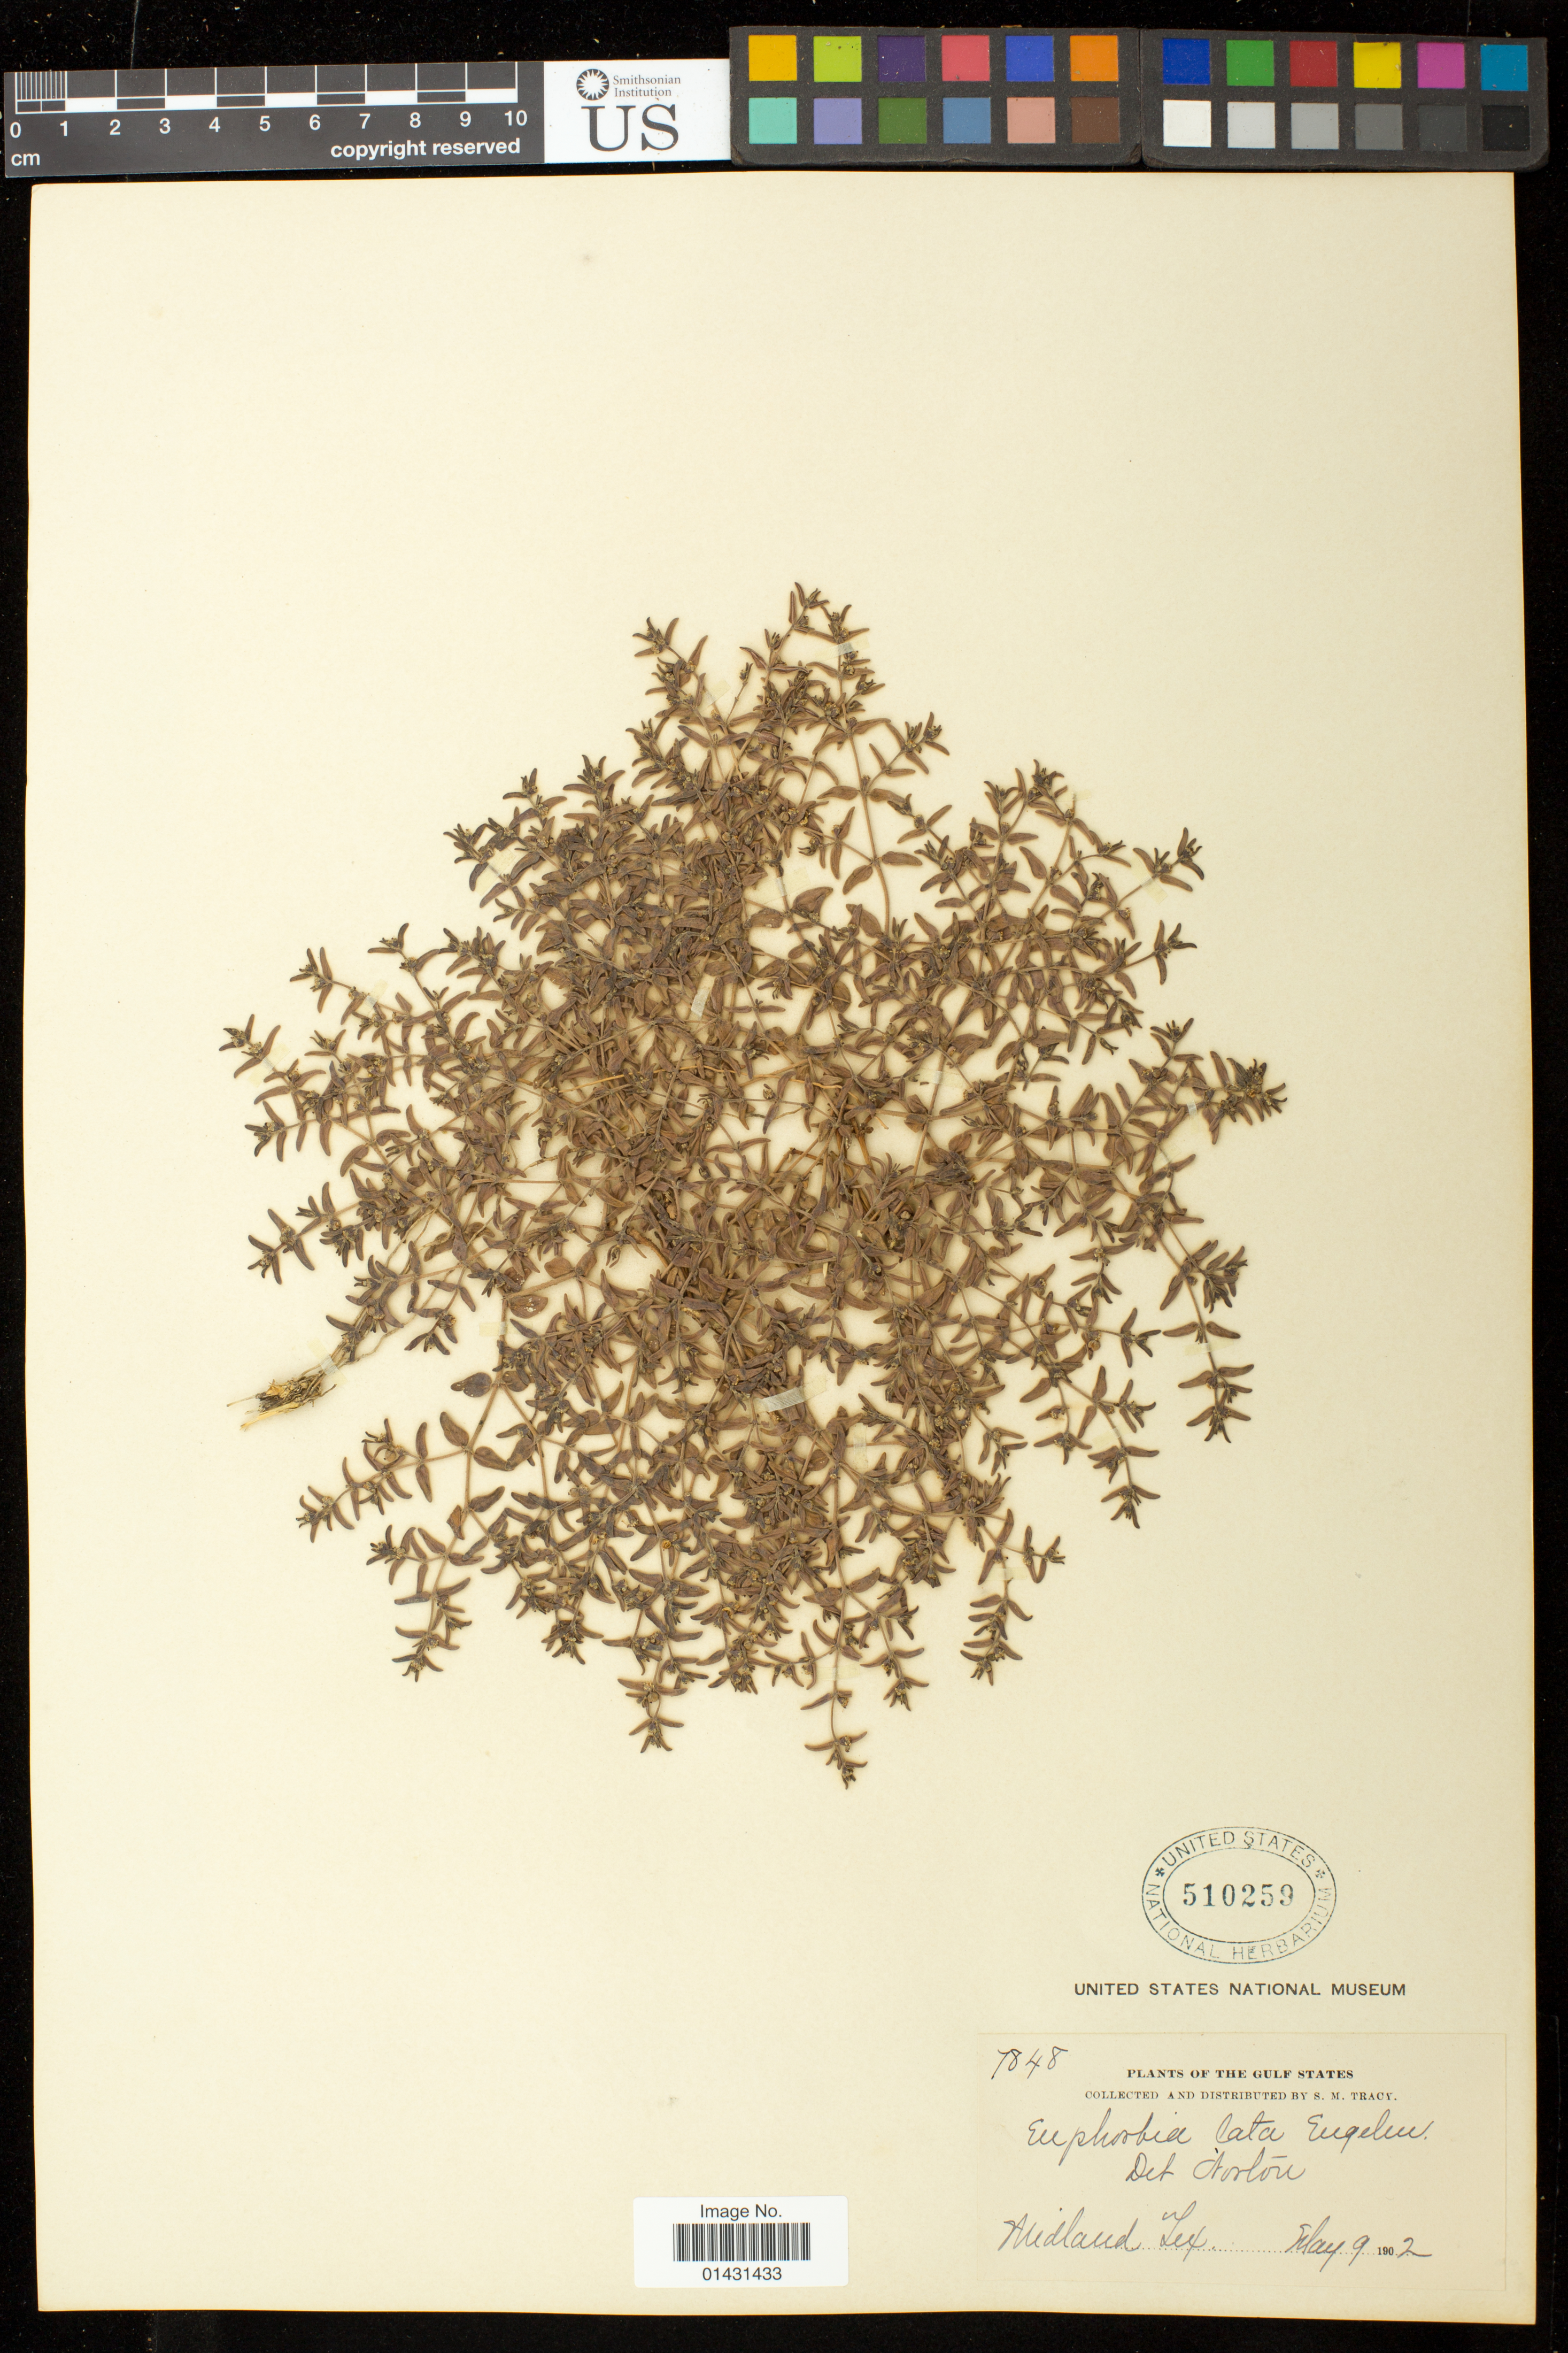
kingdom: Plantae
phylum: Tracheophyta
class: Magnoliopsida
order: Malpighiales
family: Euphorbiaceae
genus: Euphorbia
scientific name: Euphorbia laxa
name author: Drake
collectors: S. M. Tracy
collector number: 7848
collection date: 1902-05-09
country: United States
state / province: Texas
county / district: Midland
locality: Midland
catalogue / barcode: US 510259